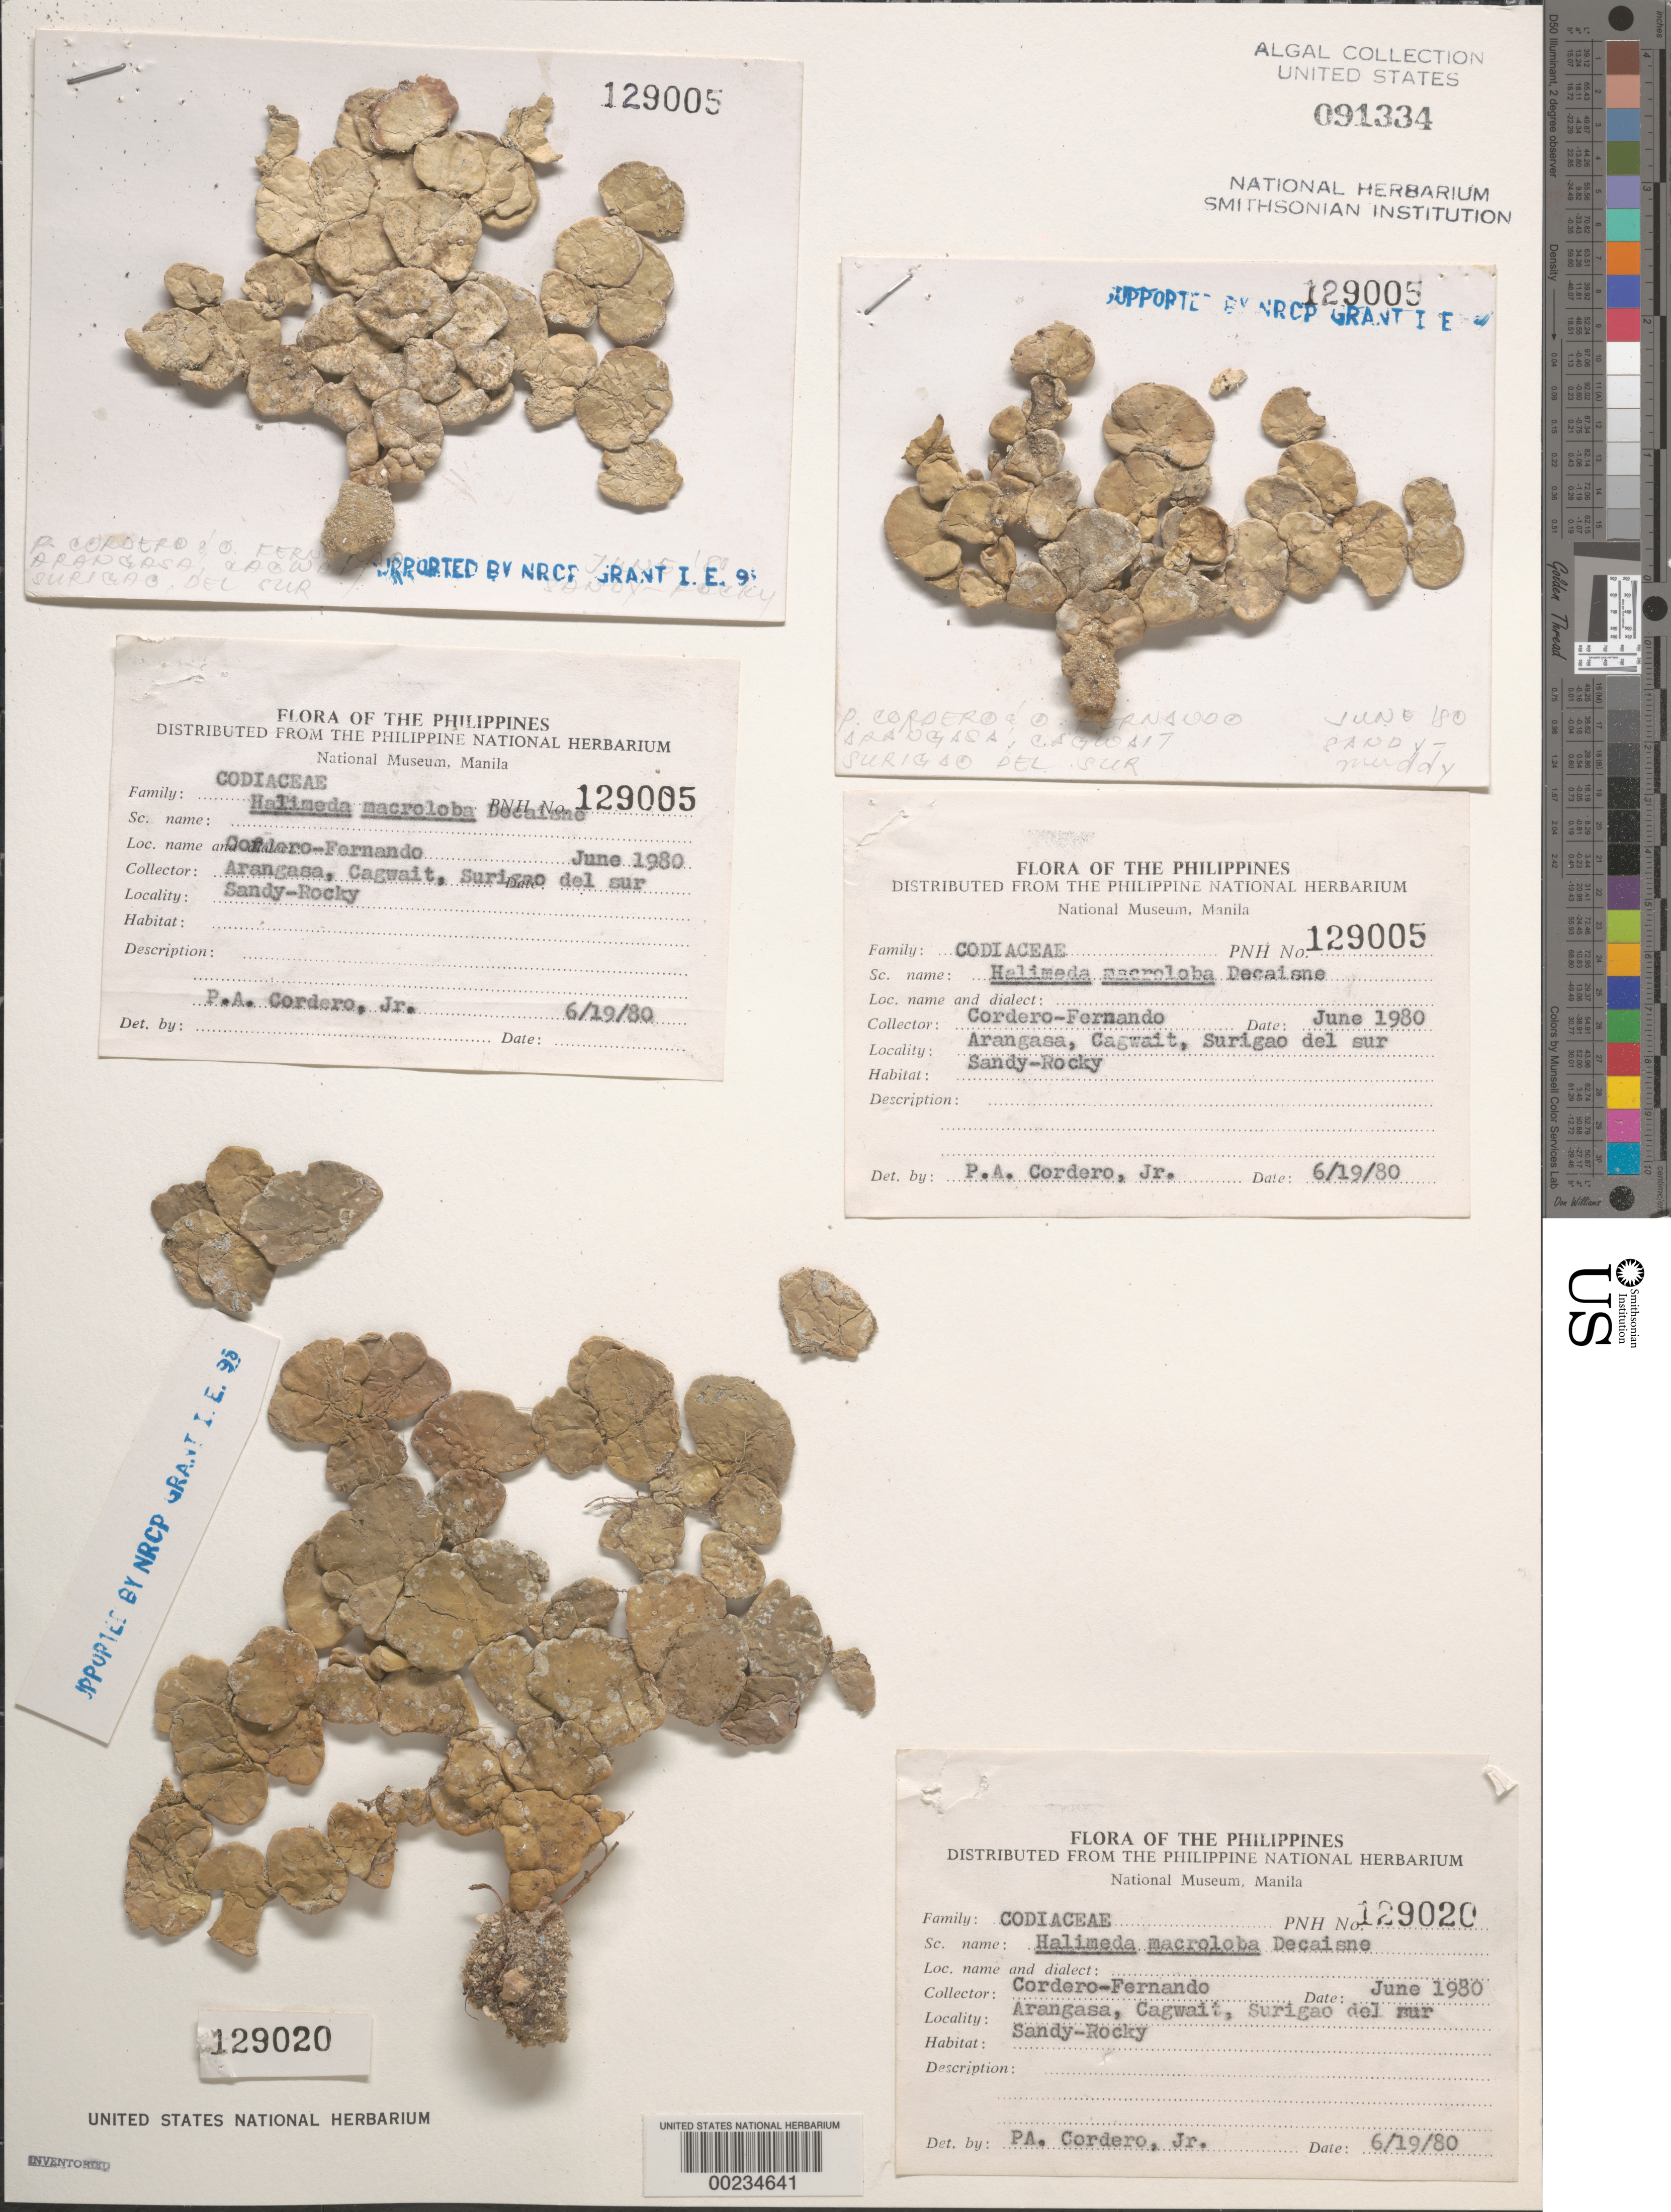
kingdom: Plantae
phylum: Chlorophyta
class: Ulvophyceae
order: Bryopsidales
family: Halimedaceae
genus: Halimeda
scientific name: Halimeda macroloba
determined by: Cordero, P. A., Jr.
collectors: P. A. Cordero & O. Fernando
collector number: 129005 & 129020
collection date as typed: Jun 1980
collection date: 1980-06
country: Philippines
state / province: Caraga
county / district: Surigao del Sur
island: Mindanao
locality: Arangasa, Cagwait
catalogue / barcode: US 91334